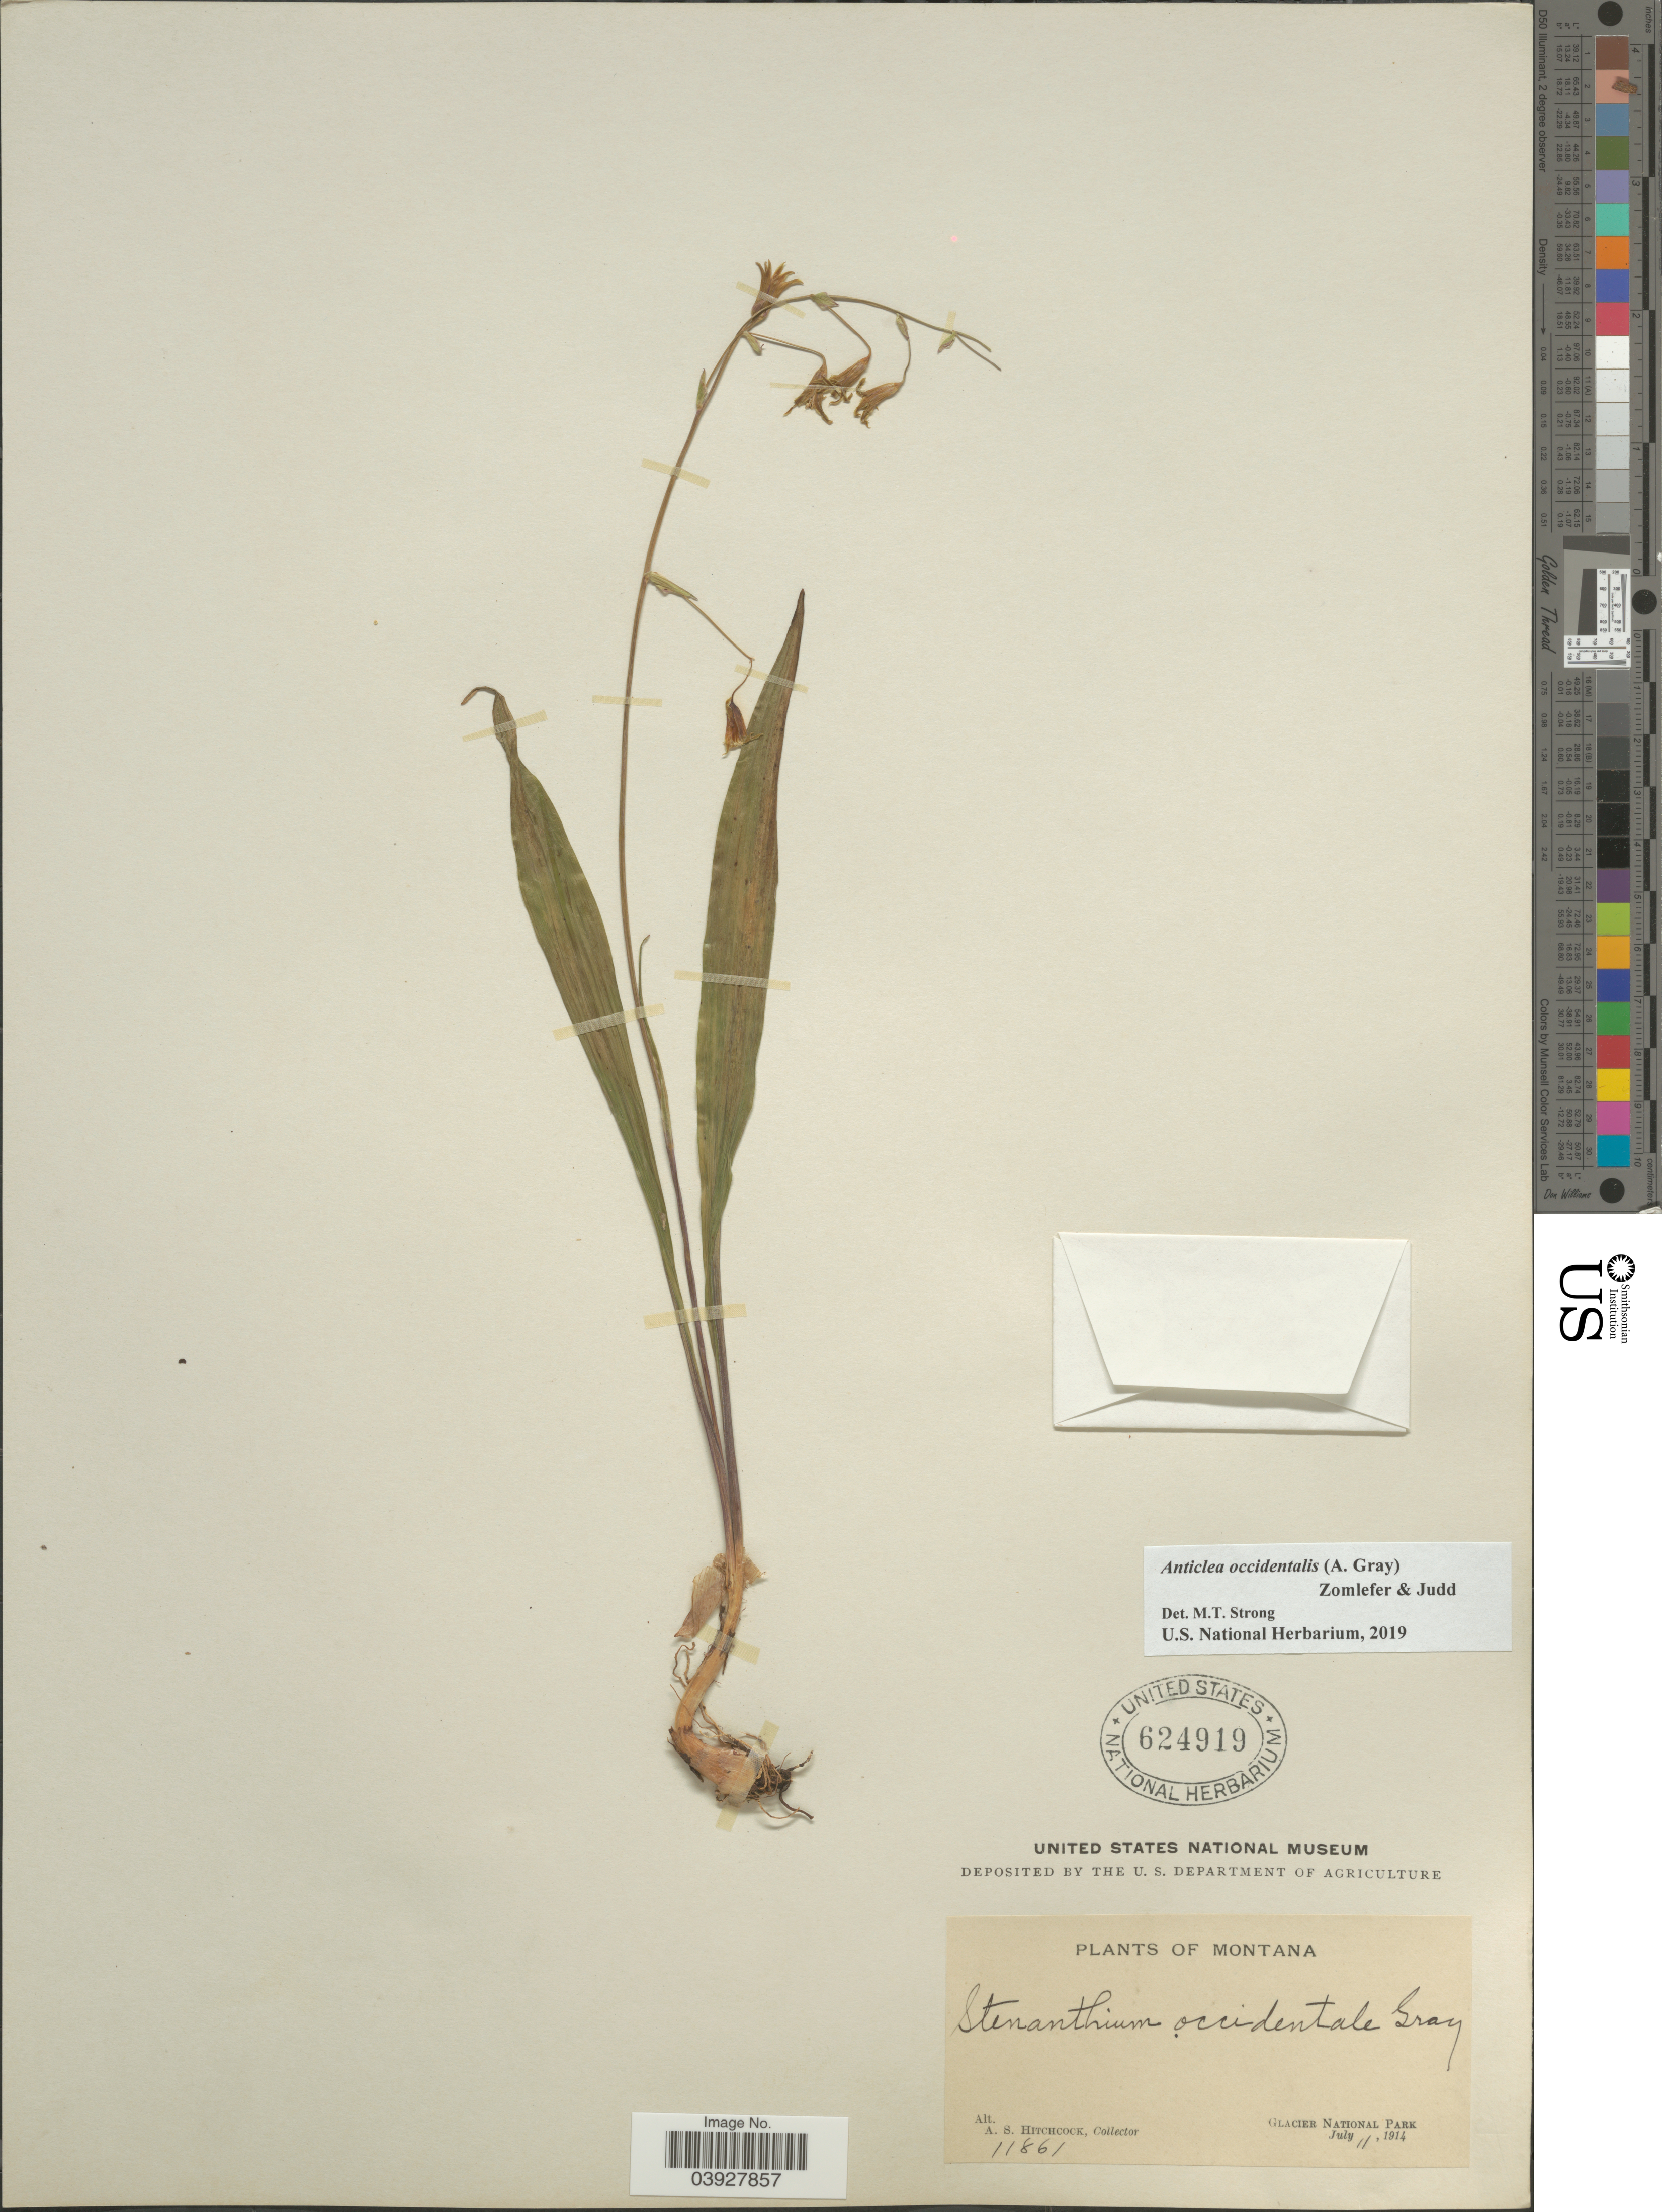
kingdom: Plantae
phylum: Tracheophyta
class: Liliopsida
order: Liliales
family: Melanthiaceae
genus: Anticlea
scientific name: Anticlea occidentalis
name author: (A. Gray) Zomlefer & Judd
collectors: A. S. Hitchcock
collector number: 11861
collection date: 1914-07-11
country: United States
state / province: Montana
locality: Glacier National Park.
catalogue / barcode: US 624919